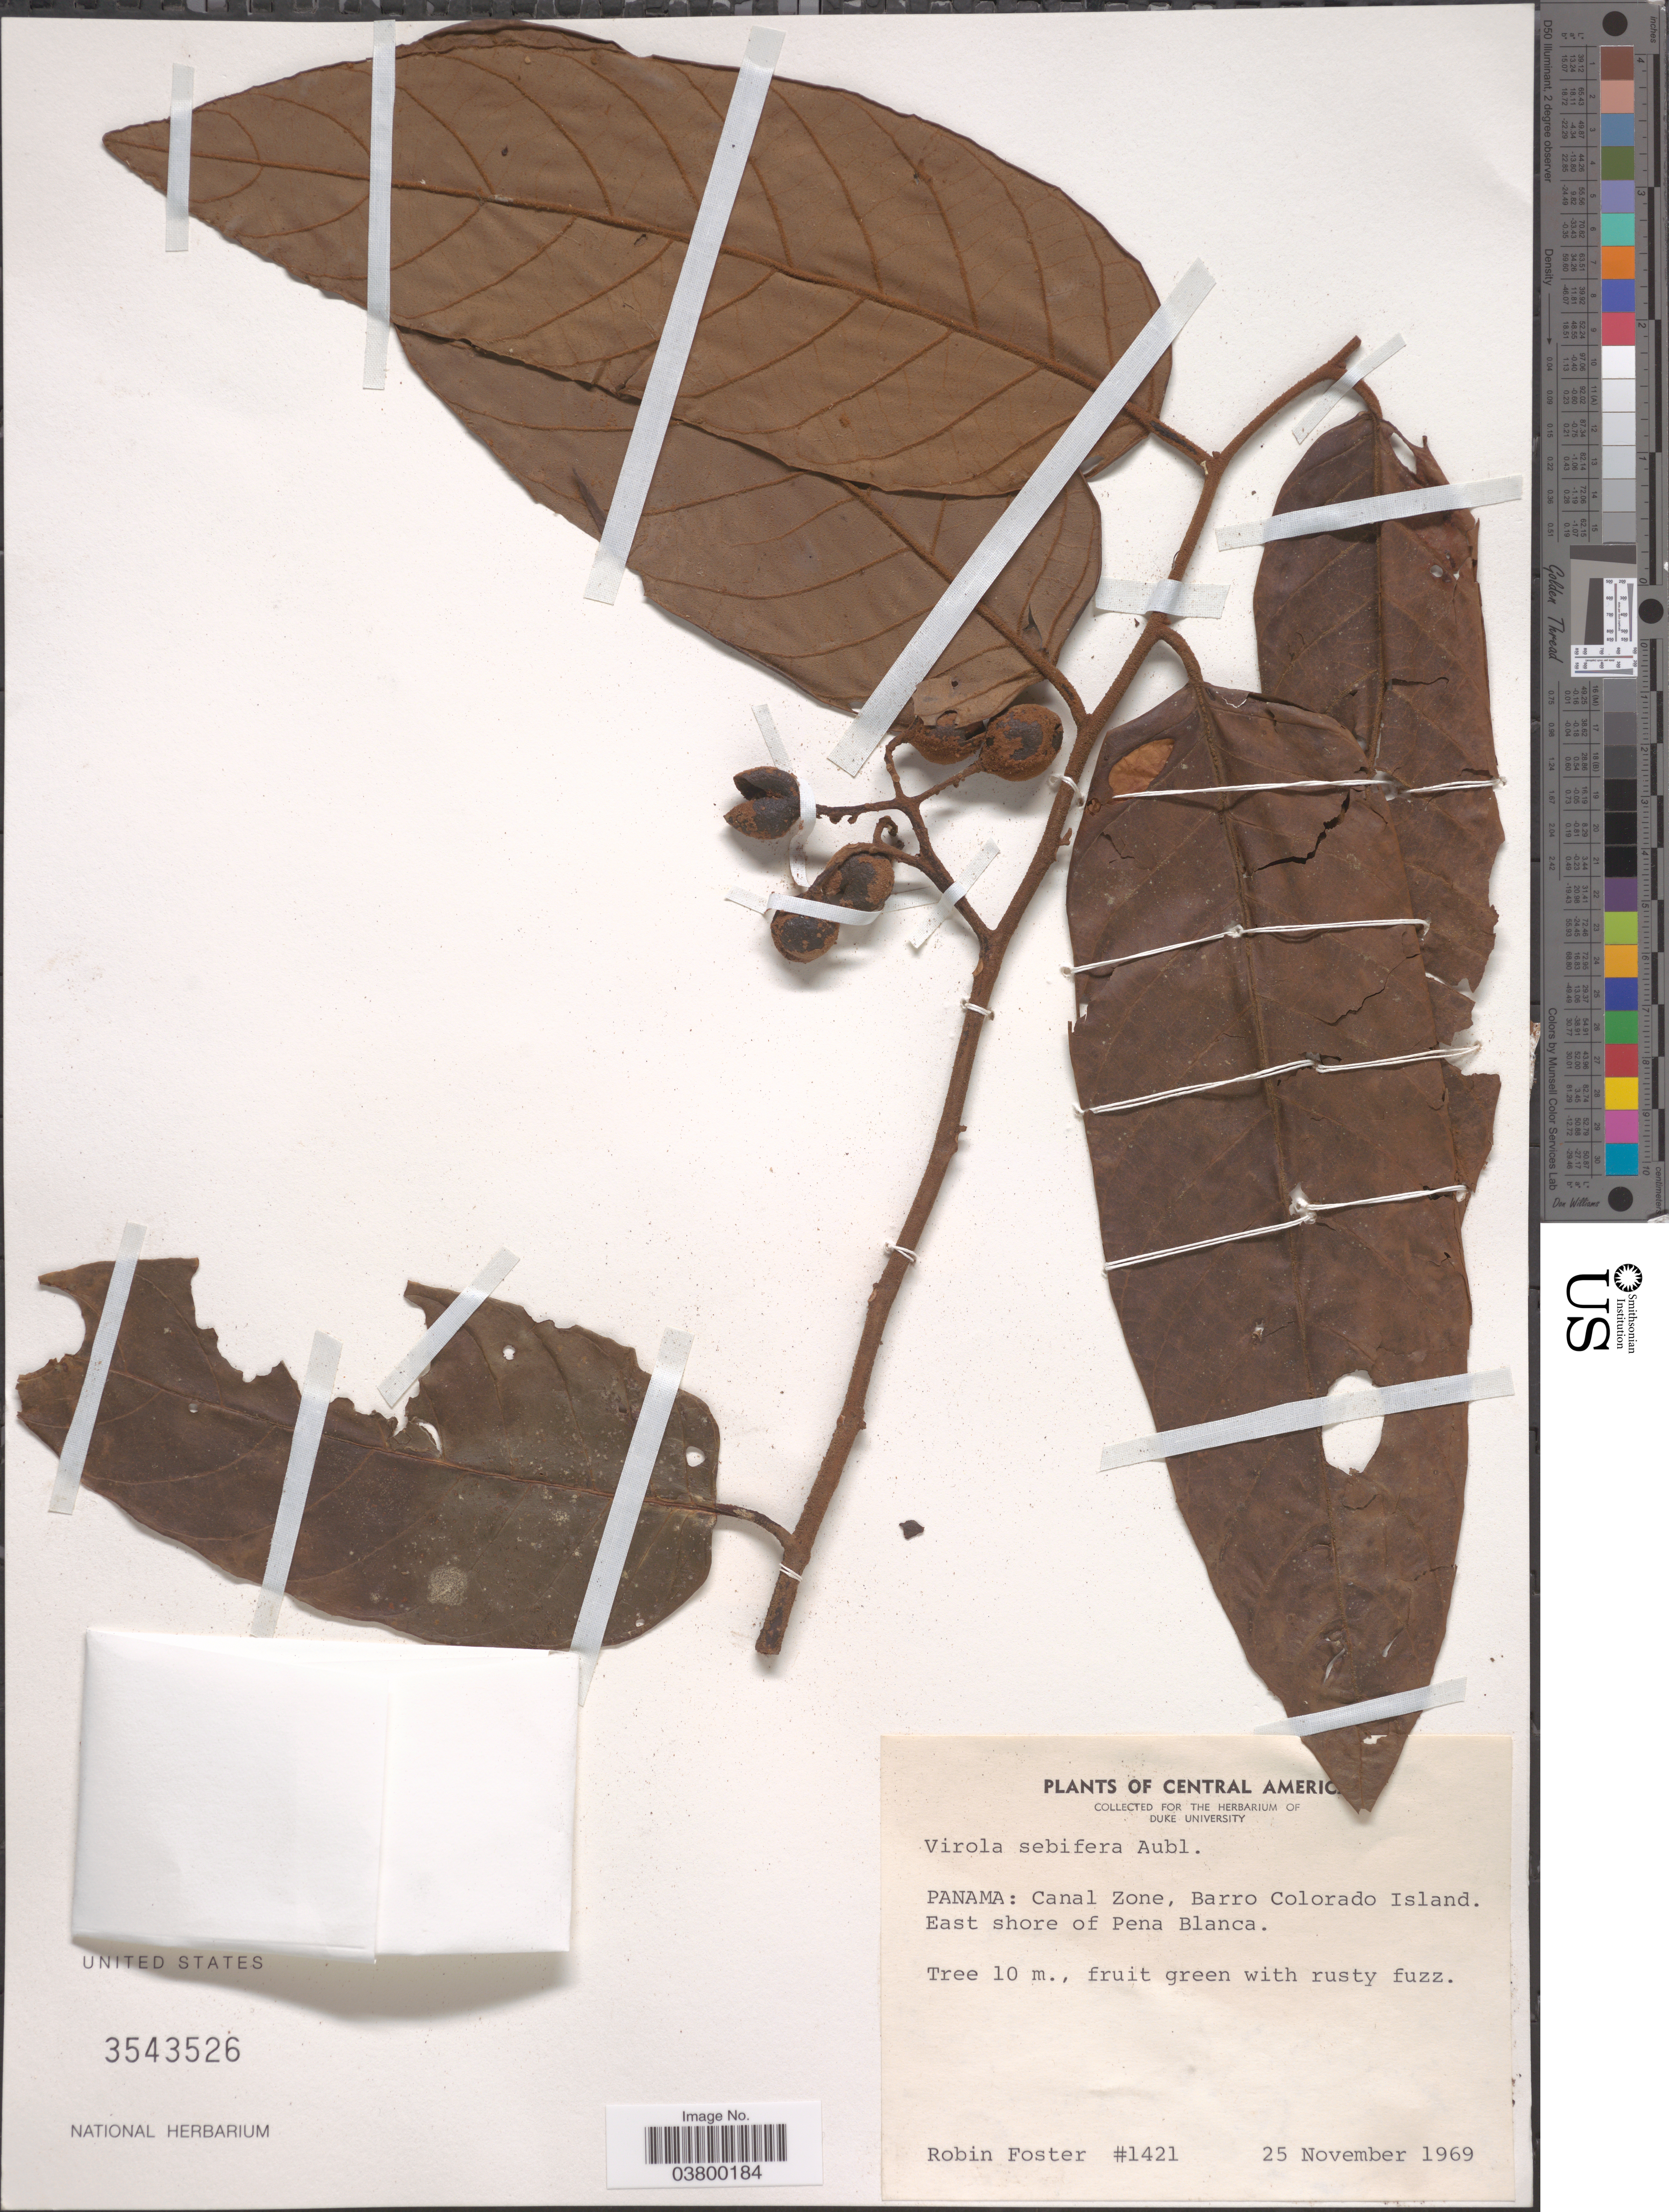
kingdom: Plantae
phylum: Tracheophyta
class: Magnoliopsida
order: Magnoliales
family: Myristicaceae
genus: Virola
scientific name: Virola sebifera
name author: Aubl.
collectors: R. B. Foster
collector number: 1421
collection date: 1969-11-25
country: Panama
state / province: Panamá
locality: Canal Zone, Barro Colorado Island. East shore of Pena Blanca.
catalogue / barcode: US 3543526